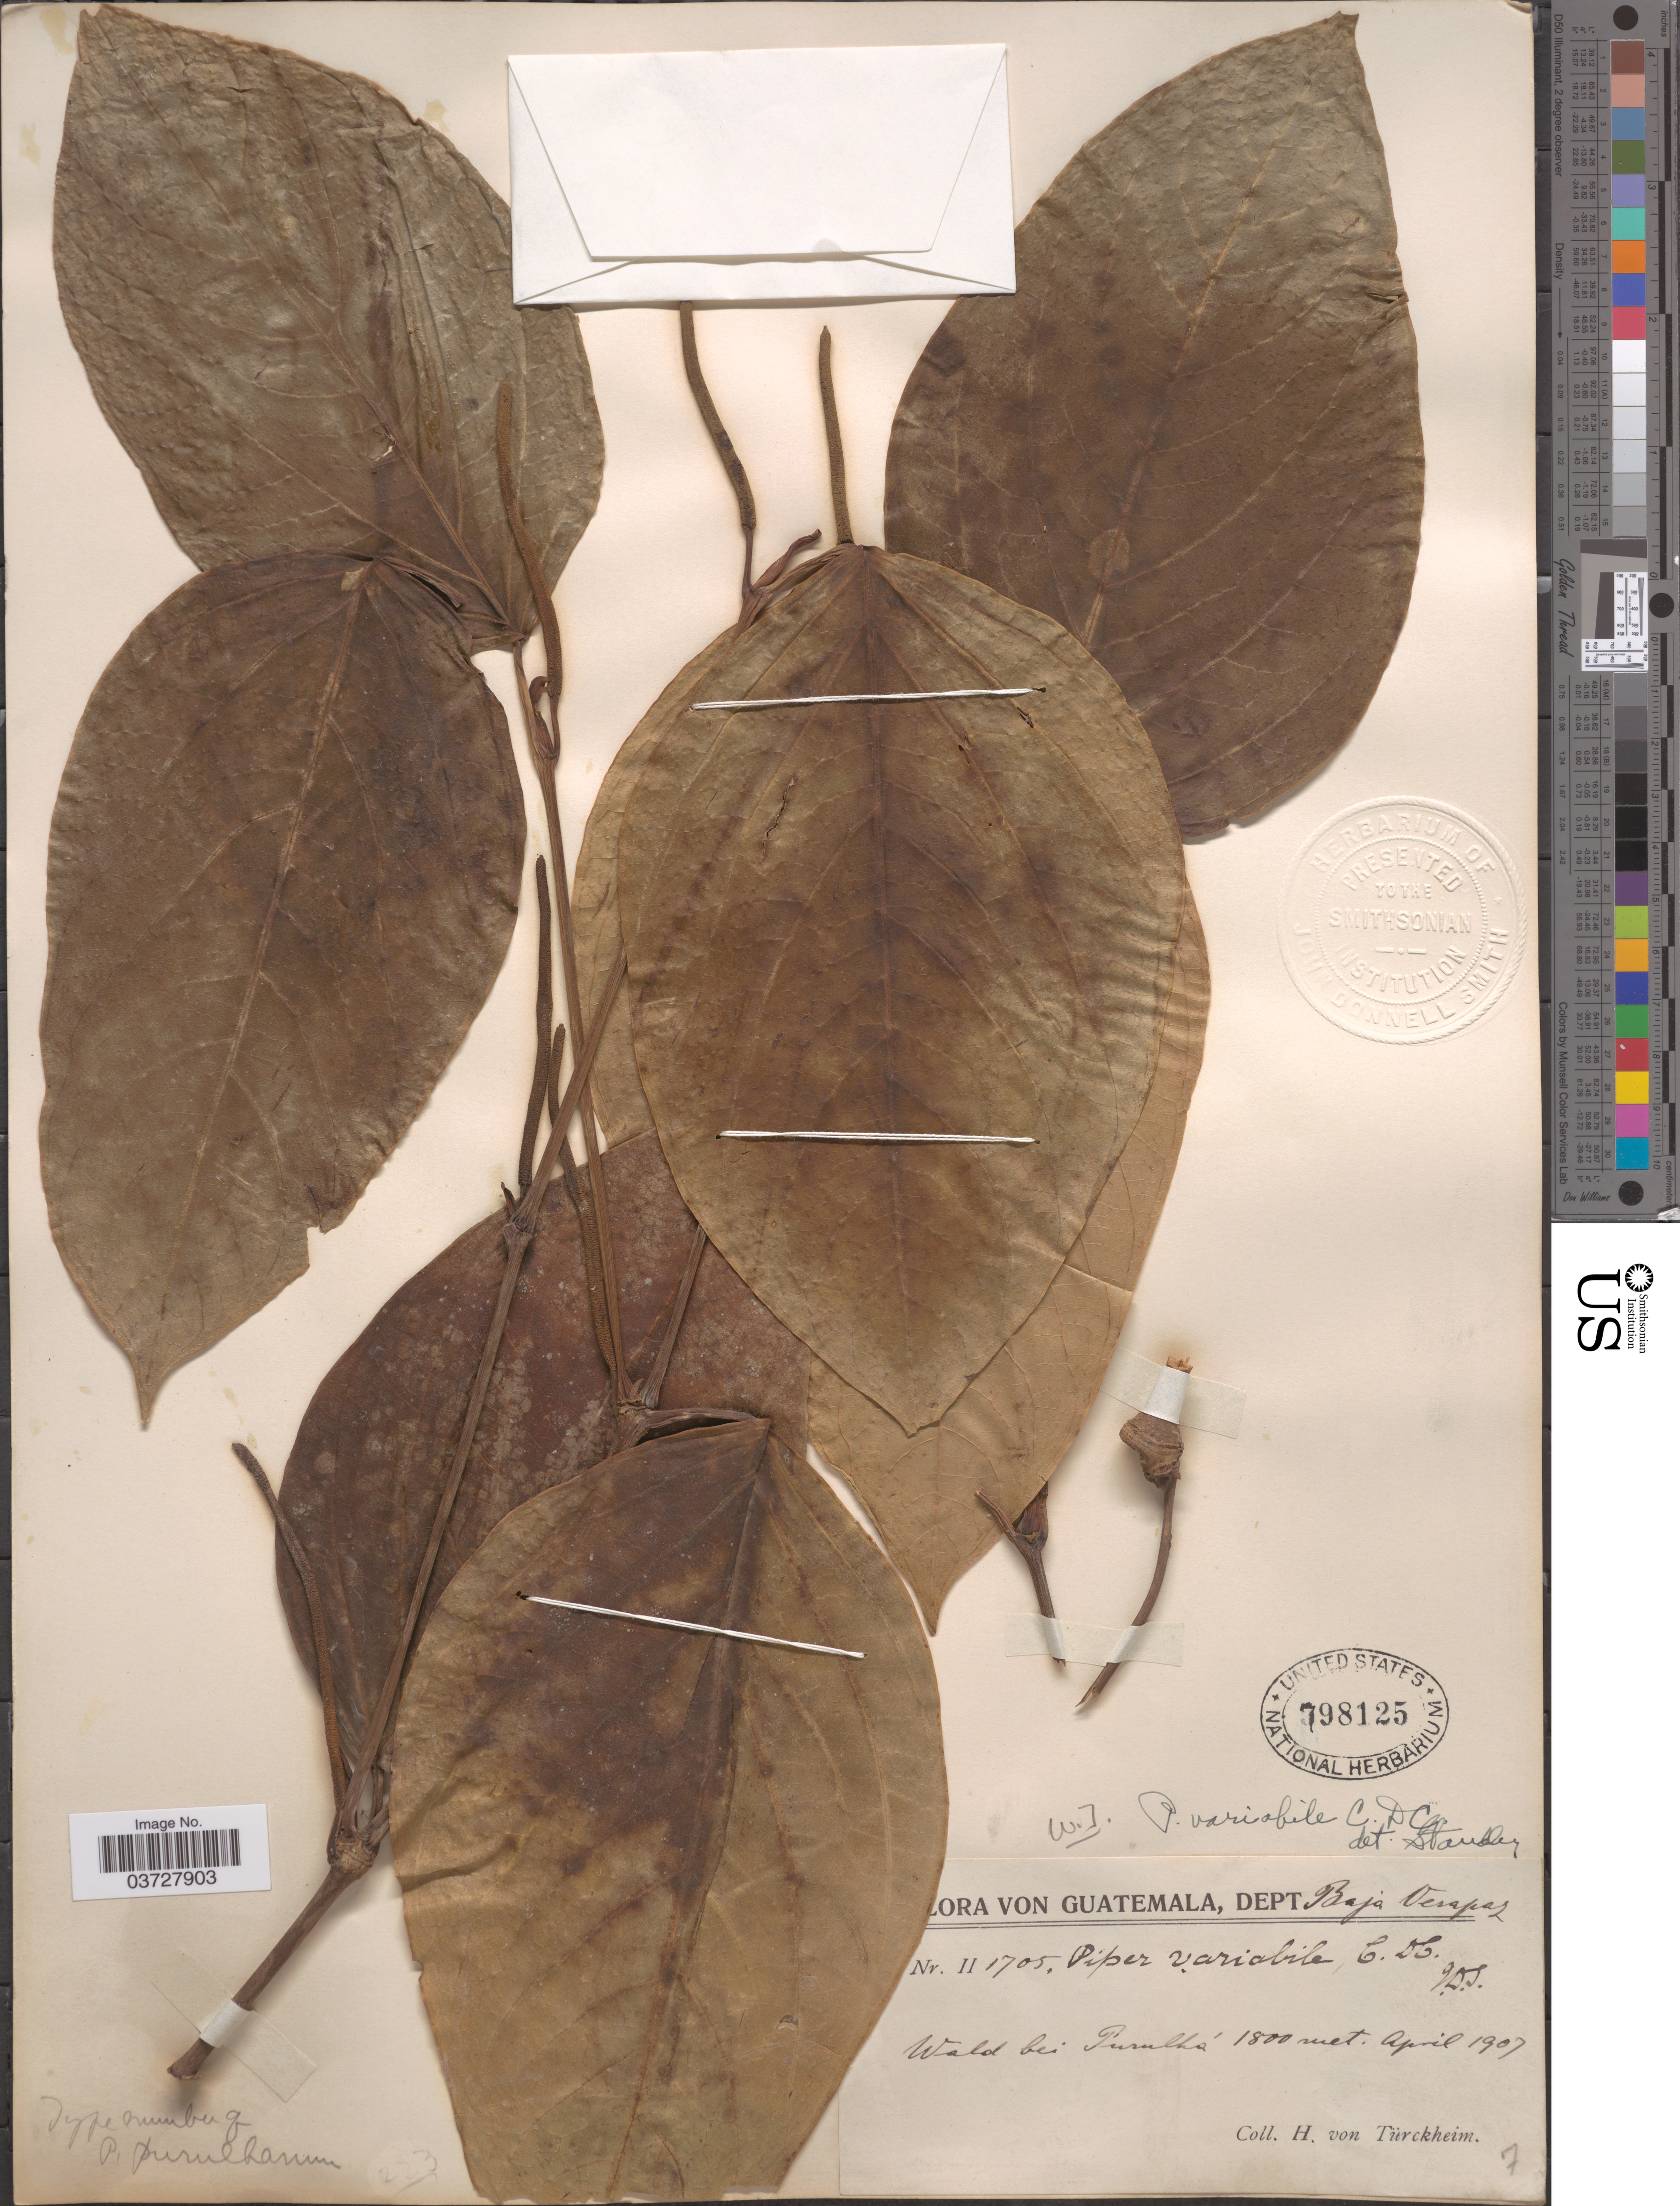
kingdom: Plantae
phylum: Tracheophyta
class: Magnoliopsida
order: Piperales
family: Piperaceae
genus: Piper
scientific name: Piper variabile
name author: C. DC.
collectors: H. von Türckheim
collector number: II1705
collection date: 1907-04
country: Guatemala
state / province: Baja Verapaz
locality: Dept. Baja Verapaz. Wald bei Purulhá.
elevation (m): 1800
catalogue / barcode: US 798125